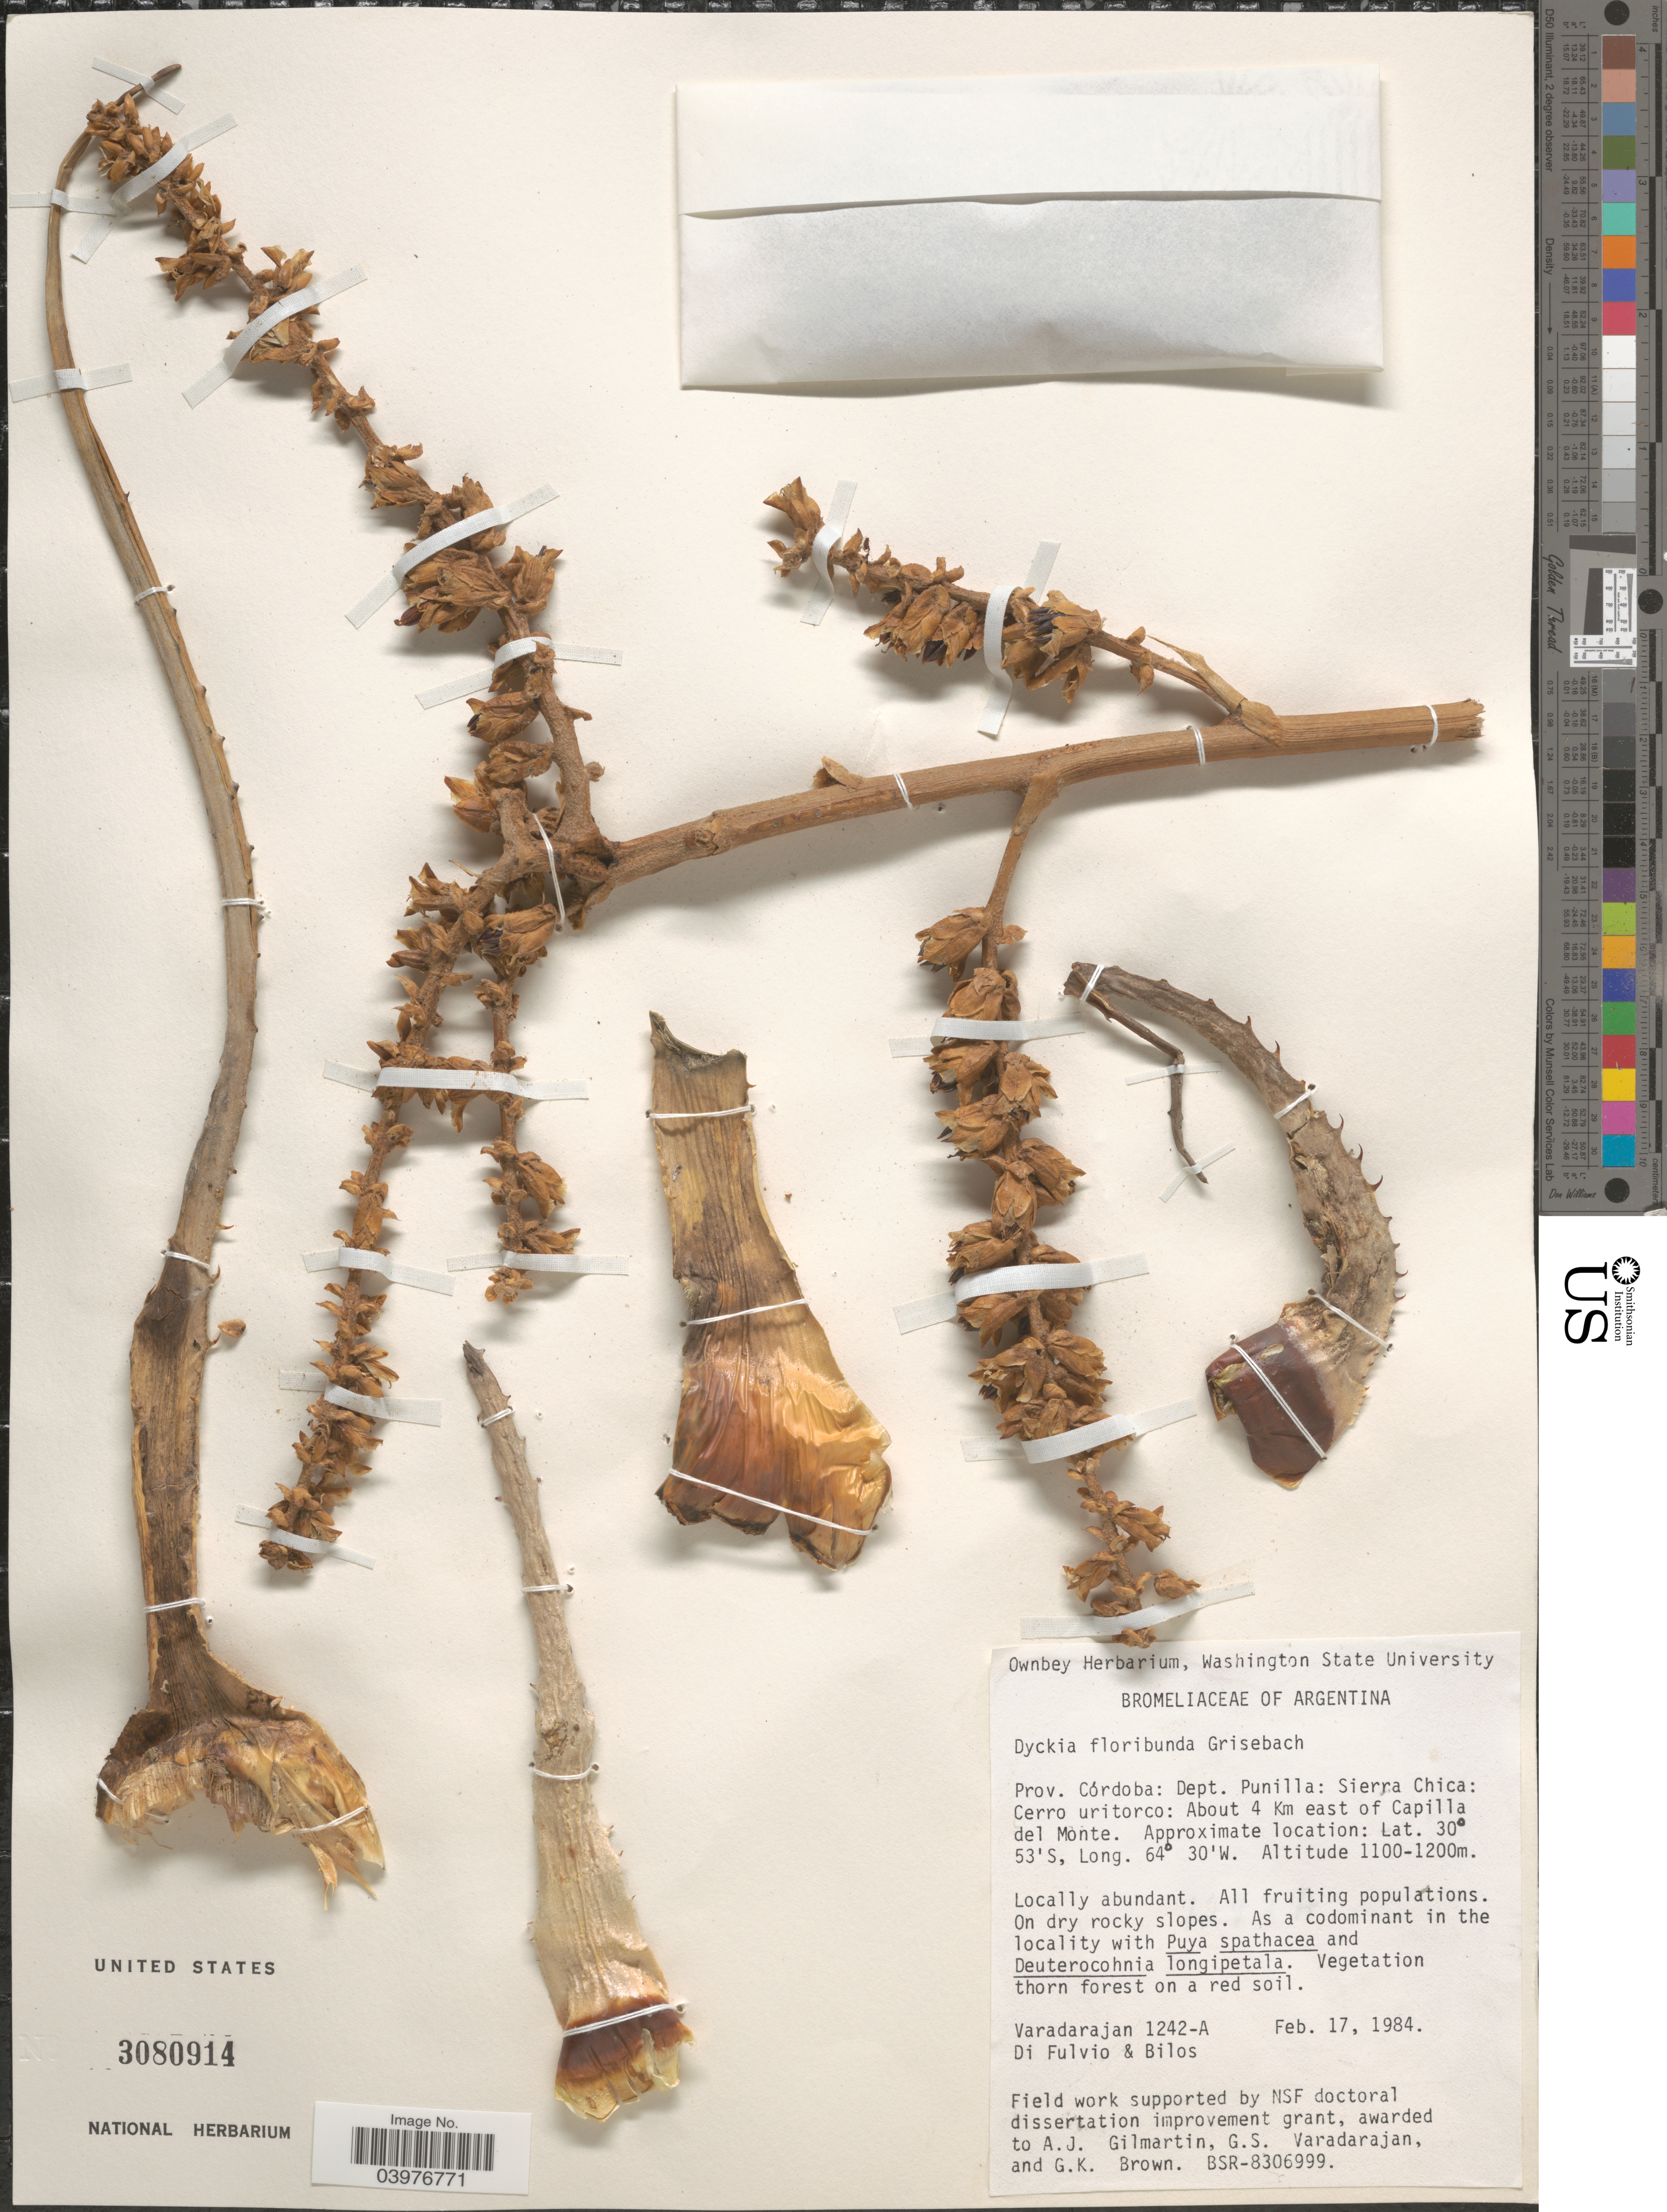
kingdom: Plantae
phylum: Tracheophyta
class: Liliopsida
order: Poales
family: Bromeliaceae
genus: Dyckia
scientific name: Dyckia floribunda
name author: Griseb.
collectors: G. S. Varadarajan, -. Di Fulvio & -. Bilos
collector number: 1242-A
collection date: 1984-02-17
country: Argentina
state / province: Cordoba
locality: Dept. Punilla: Sierra Chica: Cerro uritorco: About 4 Km east of Capilla del Monte.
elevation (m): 1100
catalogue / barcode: US 3080914